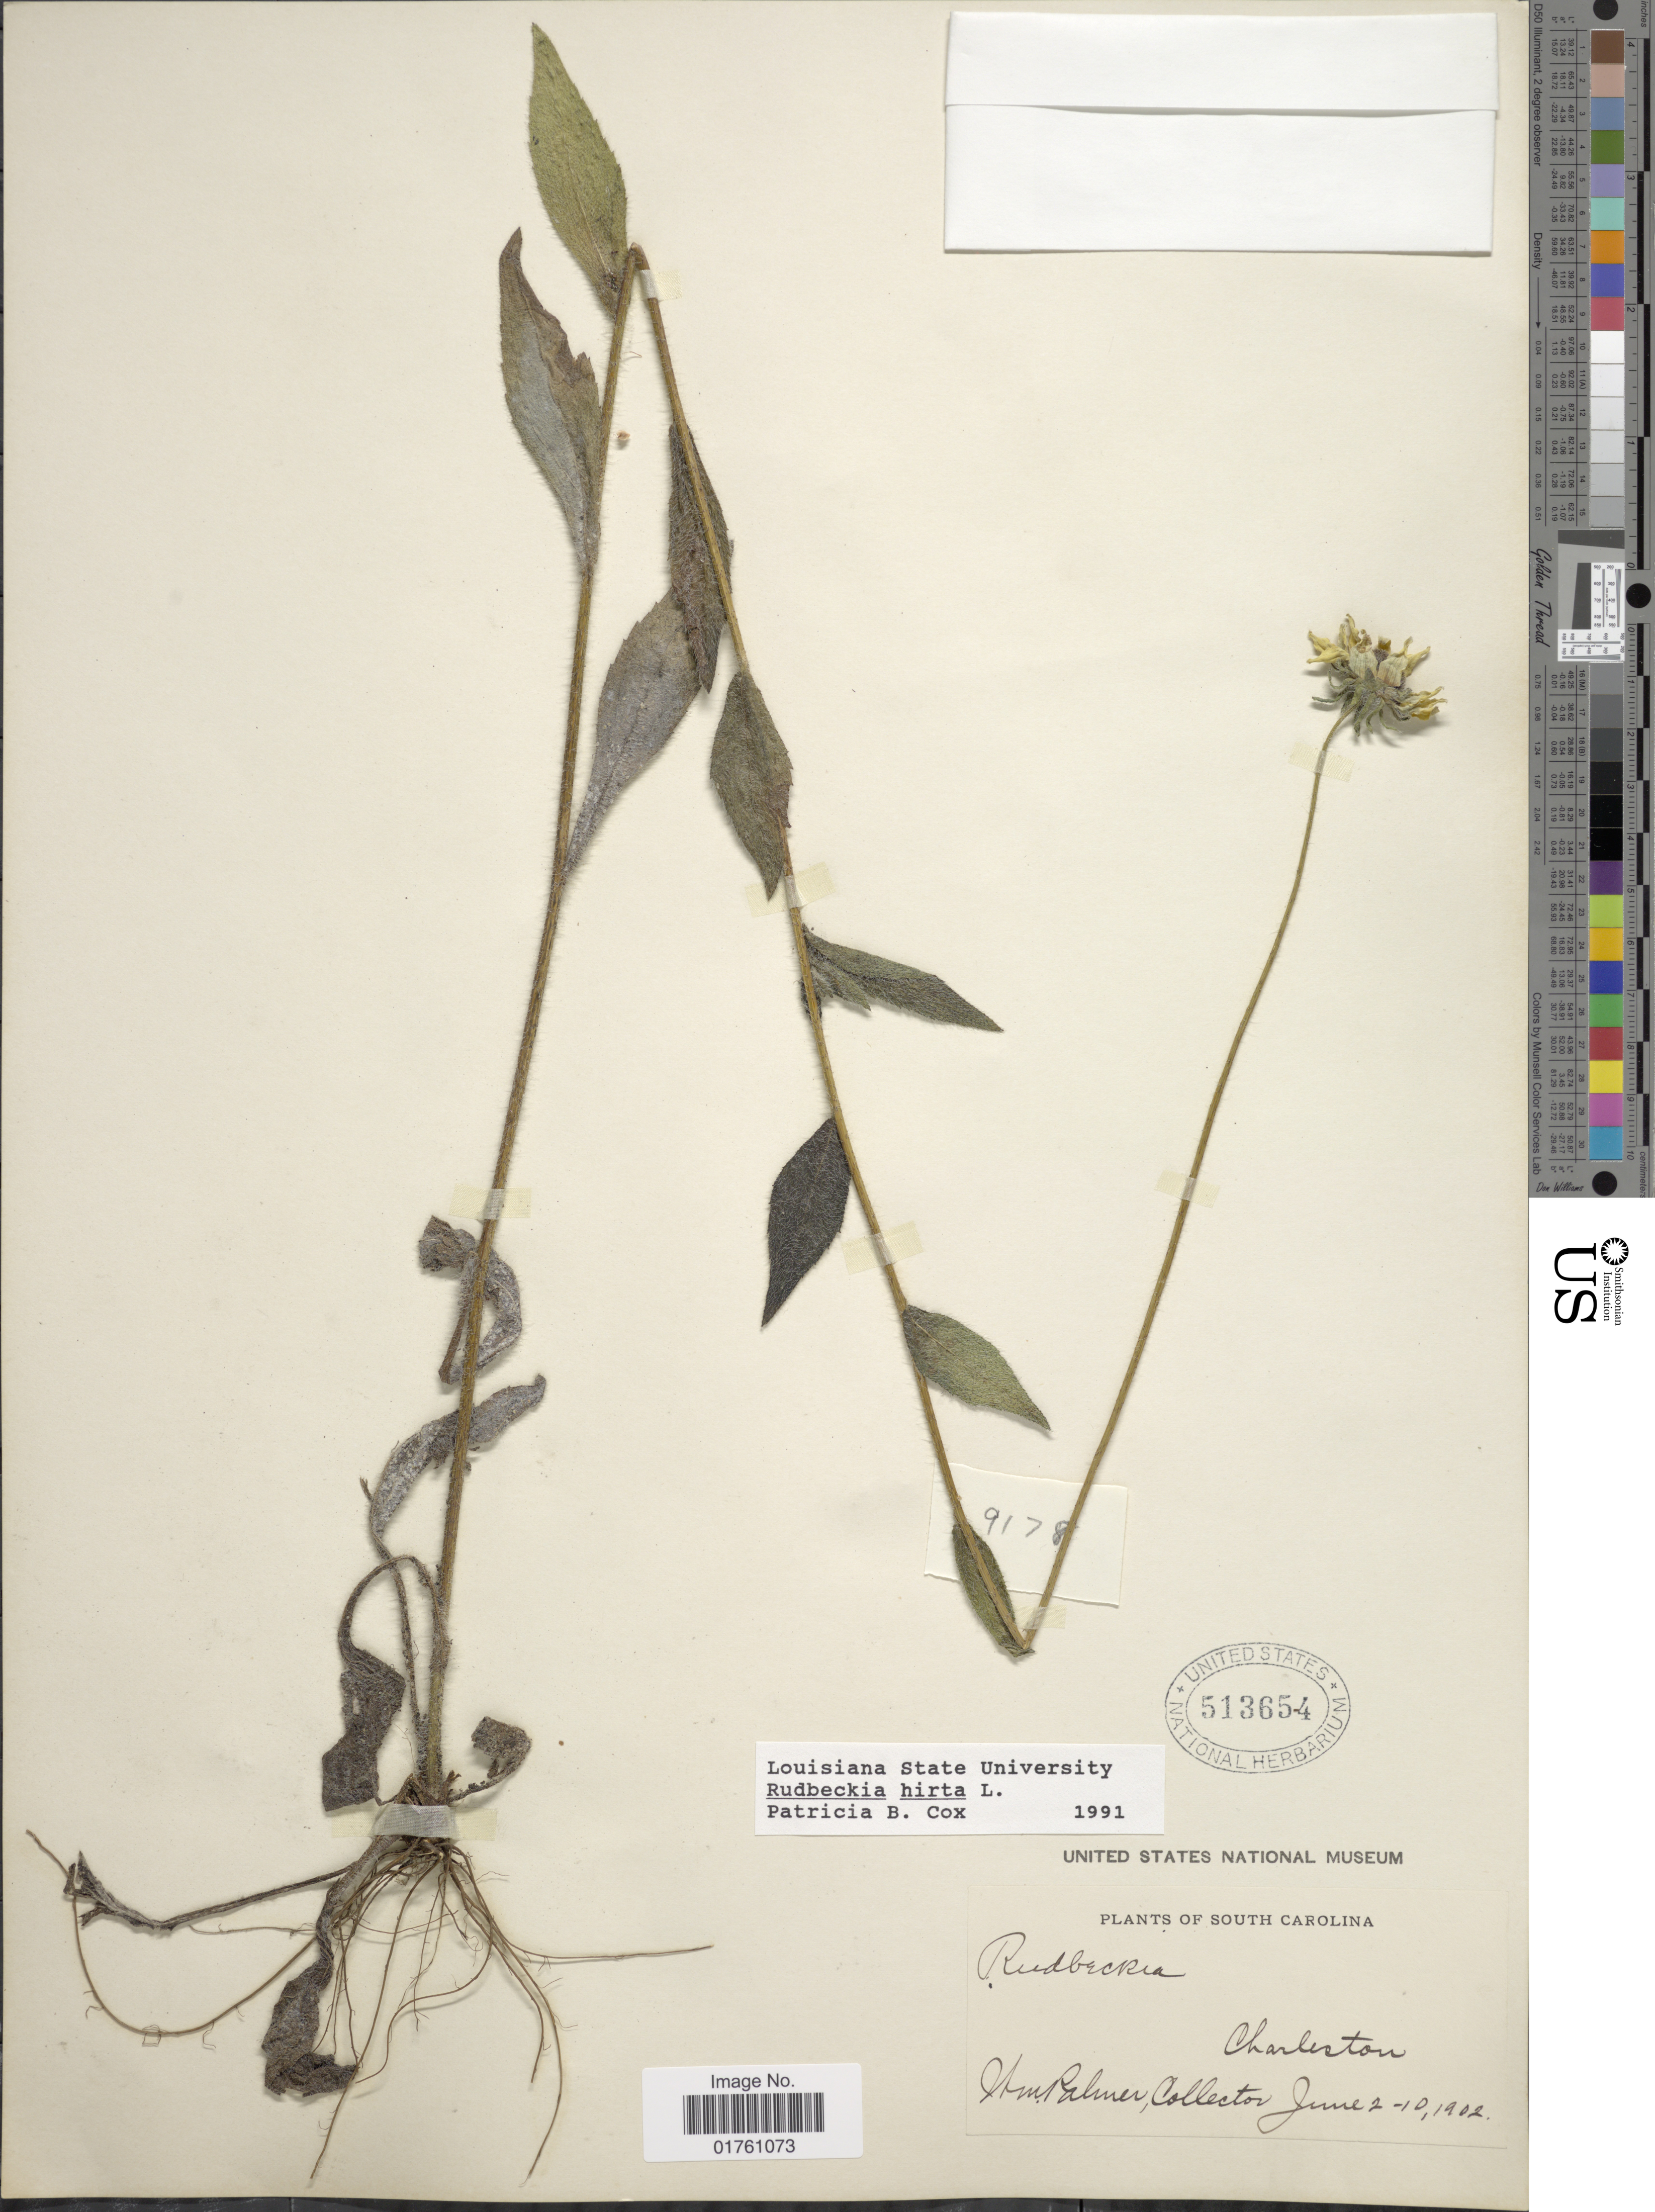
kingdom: Plantae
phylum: Tracheophyta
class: Magnoliopsida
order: Asterales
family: Asteraceae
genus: Rudbeckia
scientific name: Rudbeckia hirta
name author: L.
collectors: W. Palmer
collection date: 1902-06-02/1902-06-10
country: United States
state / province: South Carolina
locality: Charleston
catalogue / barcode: US 513654